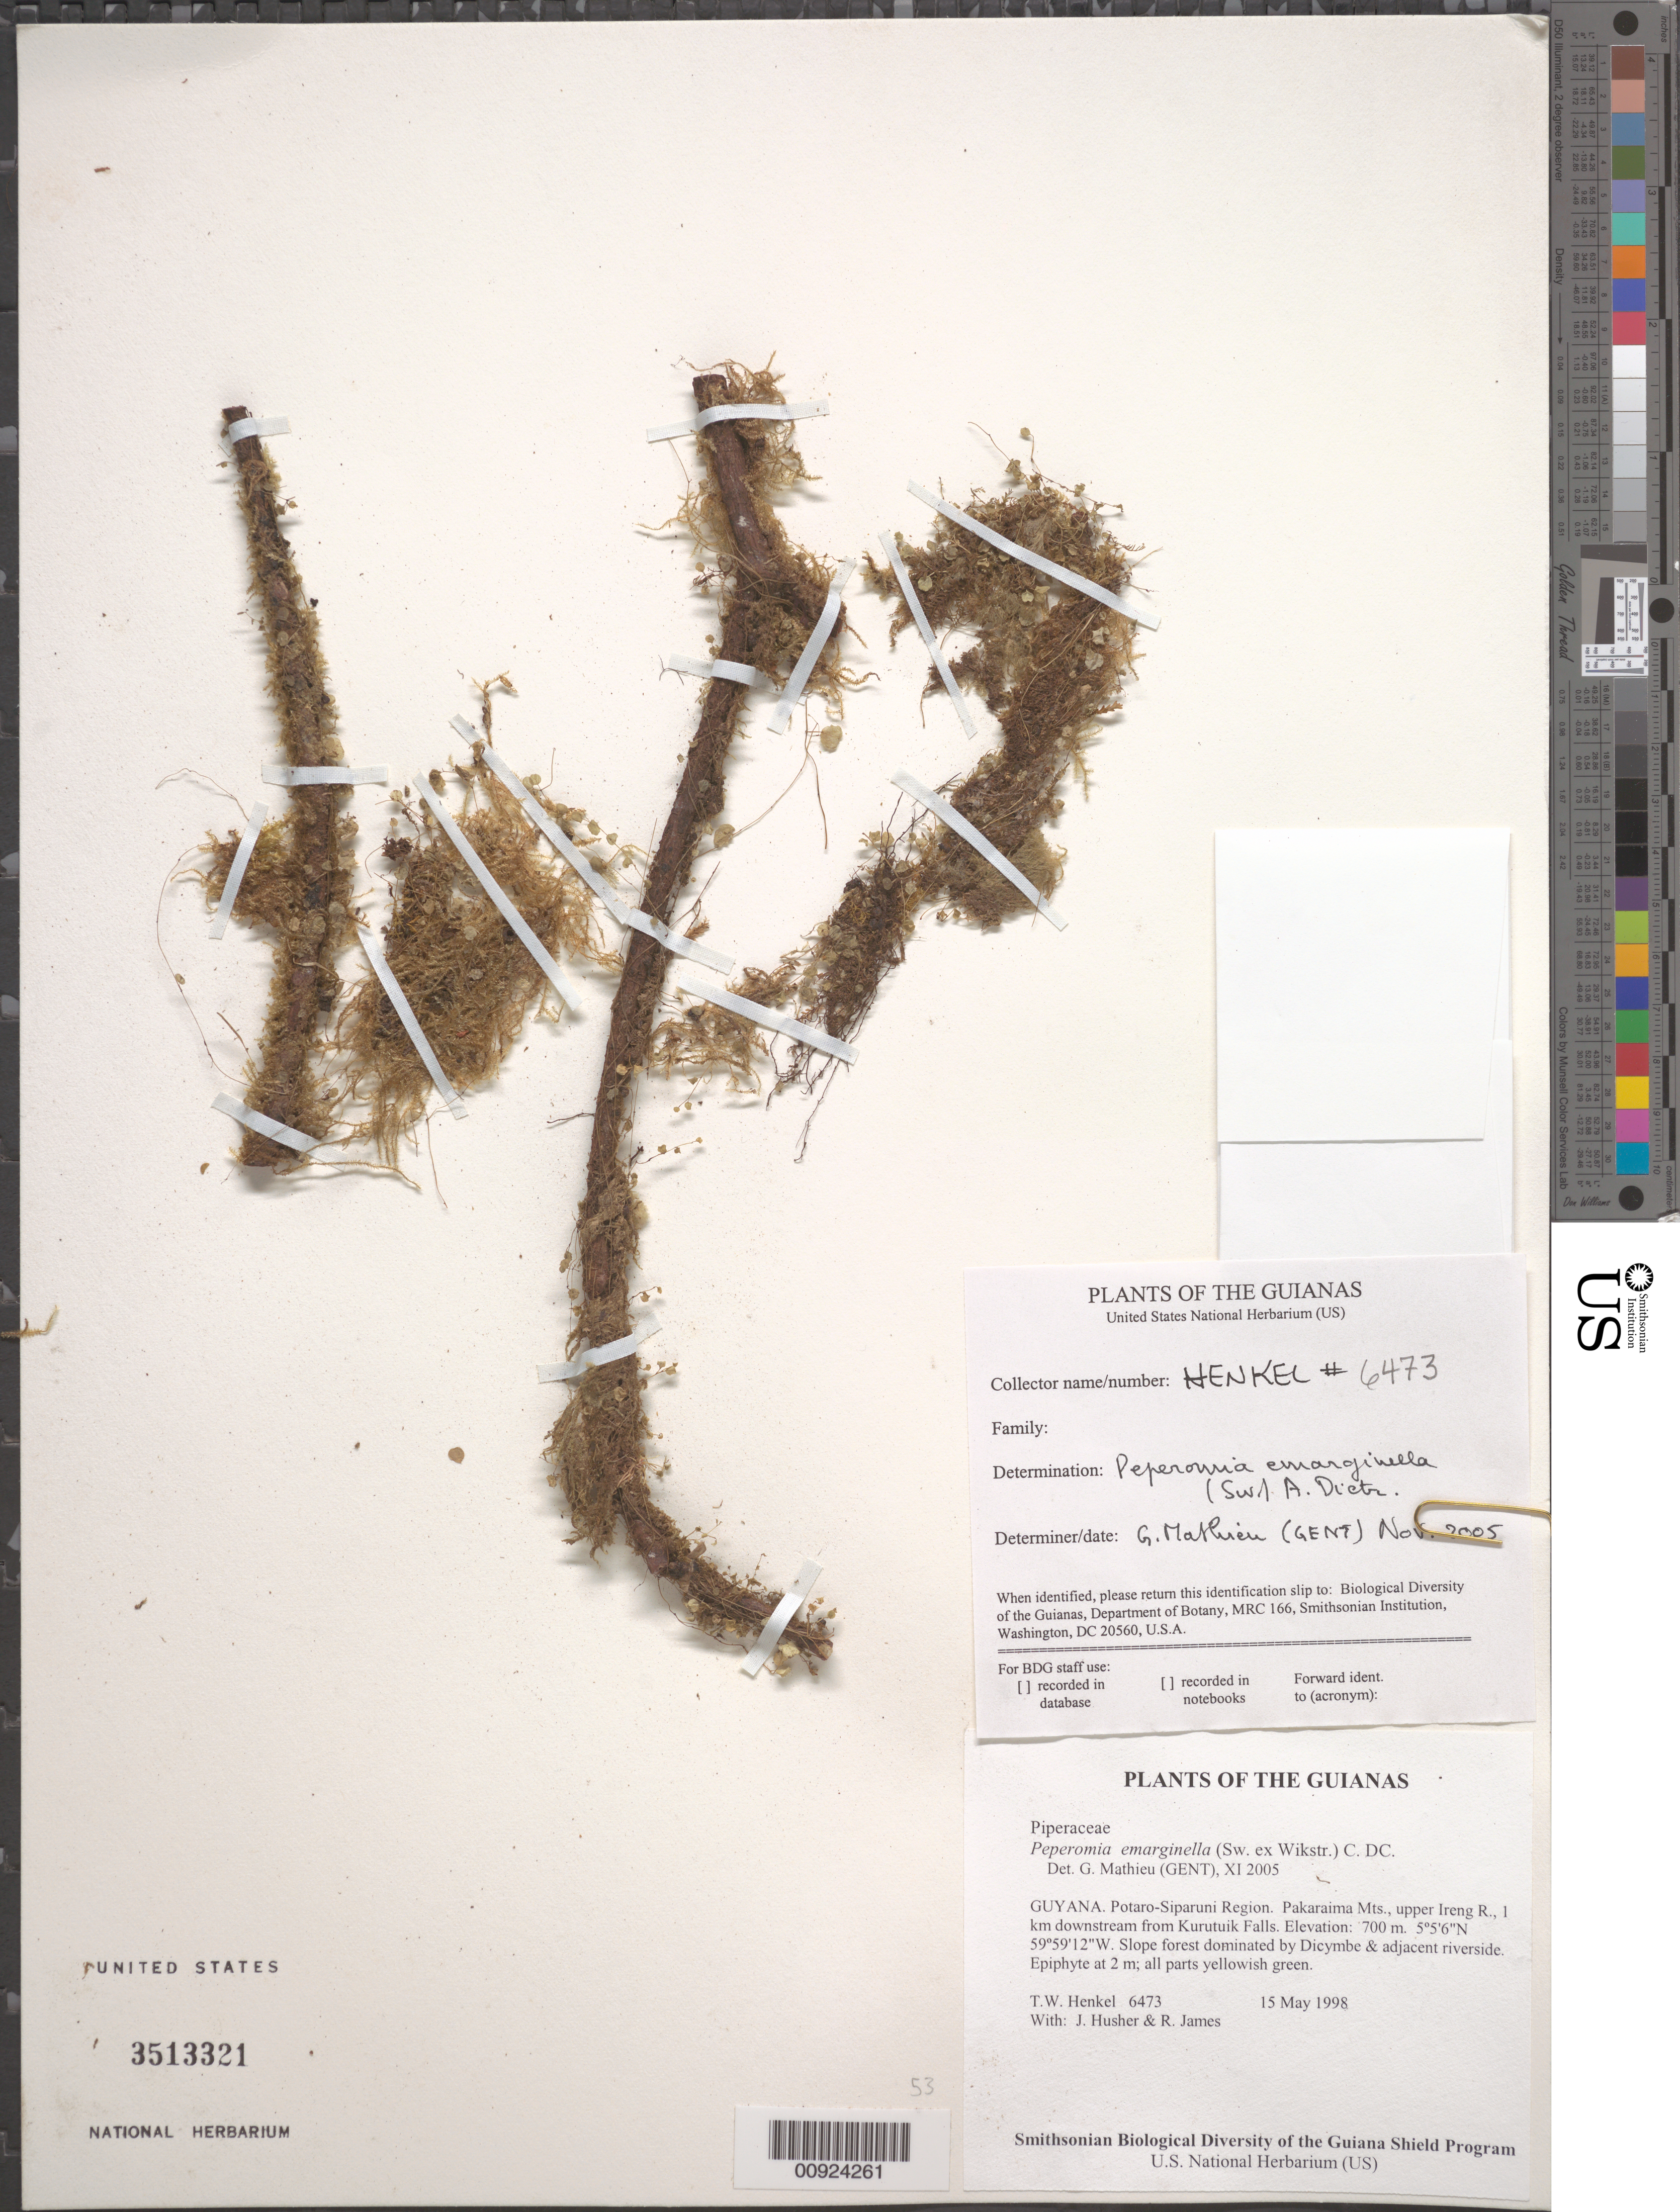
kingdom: Plantae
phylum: Tracheophyta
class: Magnoliopsida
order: Piperales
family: Piperaceae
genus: Peperomia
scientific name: Peperomia emarginella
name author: (Sw. ex Wikstr.) C. DC.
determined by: Mathieu, Guido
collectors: T. Henkel, J. Husher & R. James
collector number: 6473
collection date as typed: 15 May 1998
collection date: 1998-05-15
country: Guyana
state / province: Potaro-Siparuni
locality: Pakaraima Mts., upper Ireng R., 1 km downstream from Kurutuik Falls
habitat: Slope forest dominated by Dicymbe & adjacent riverside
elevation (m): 700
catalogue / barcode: US 3513321